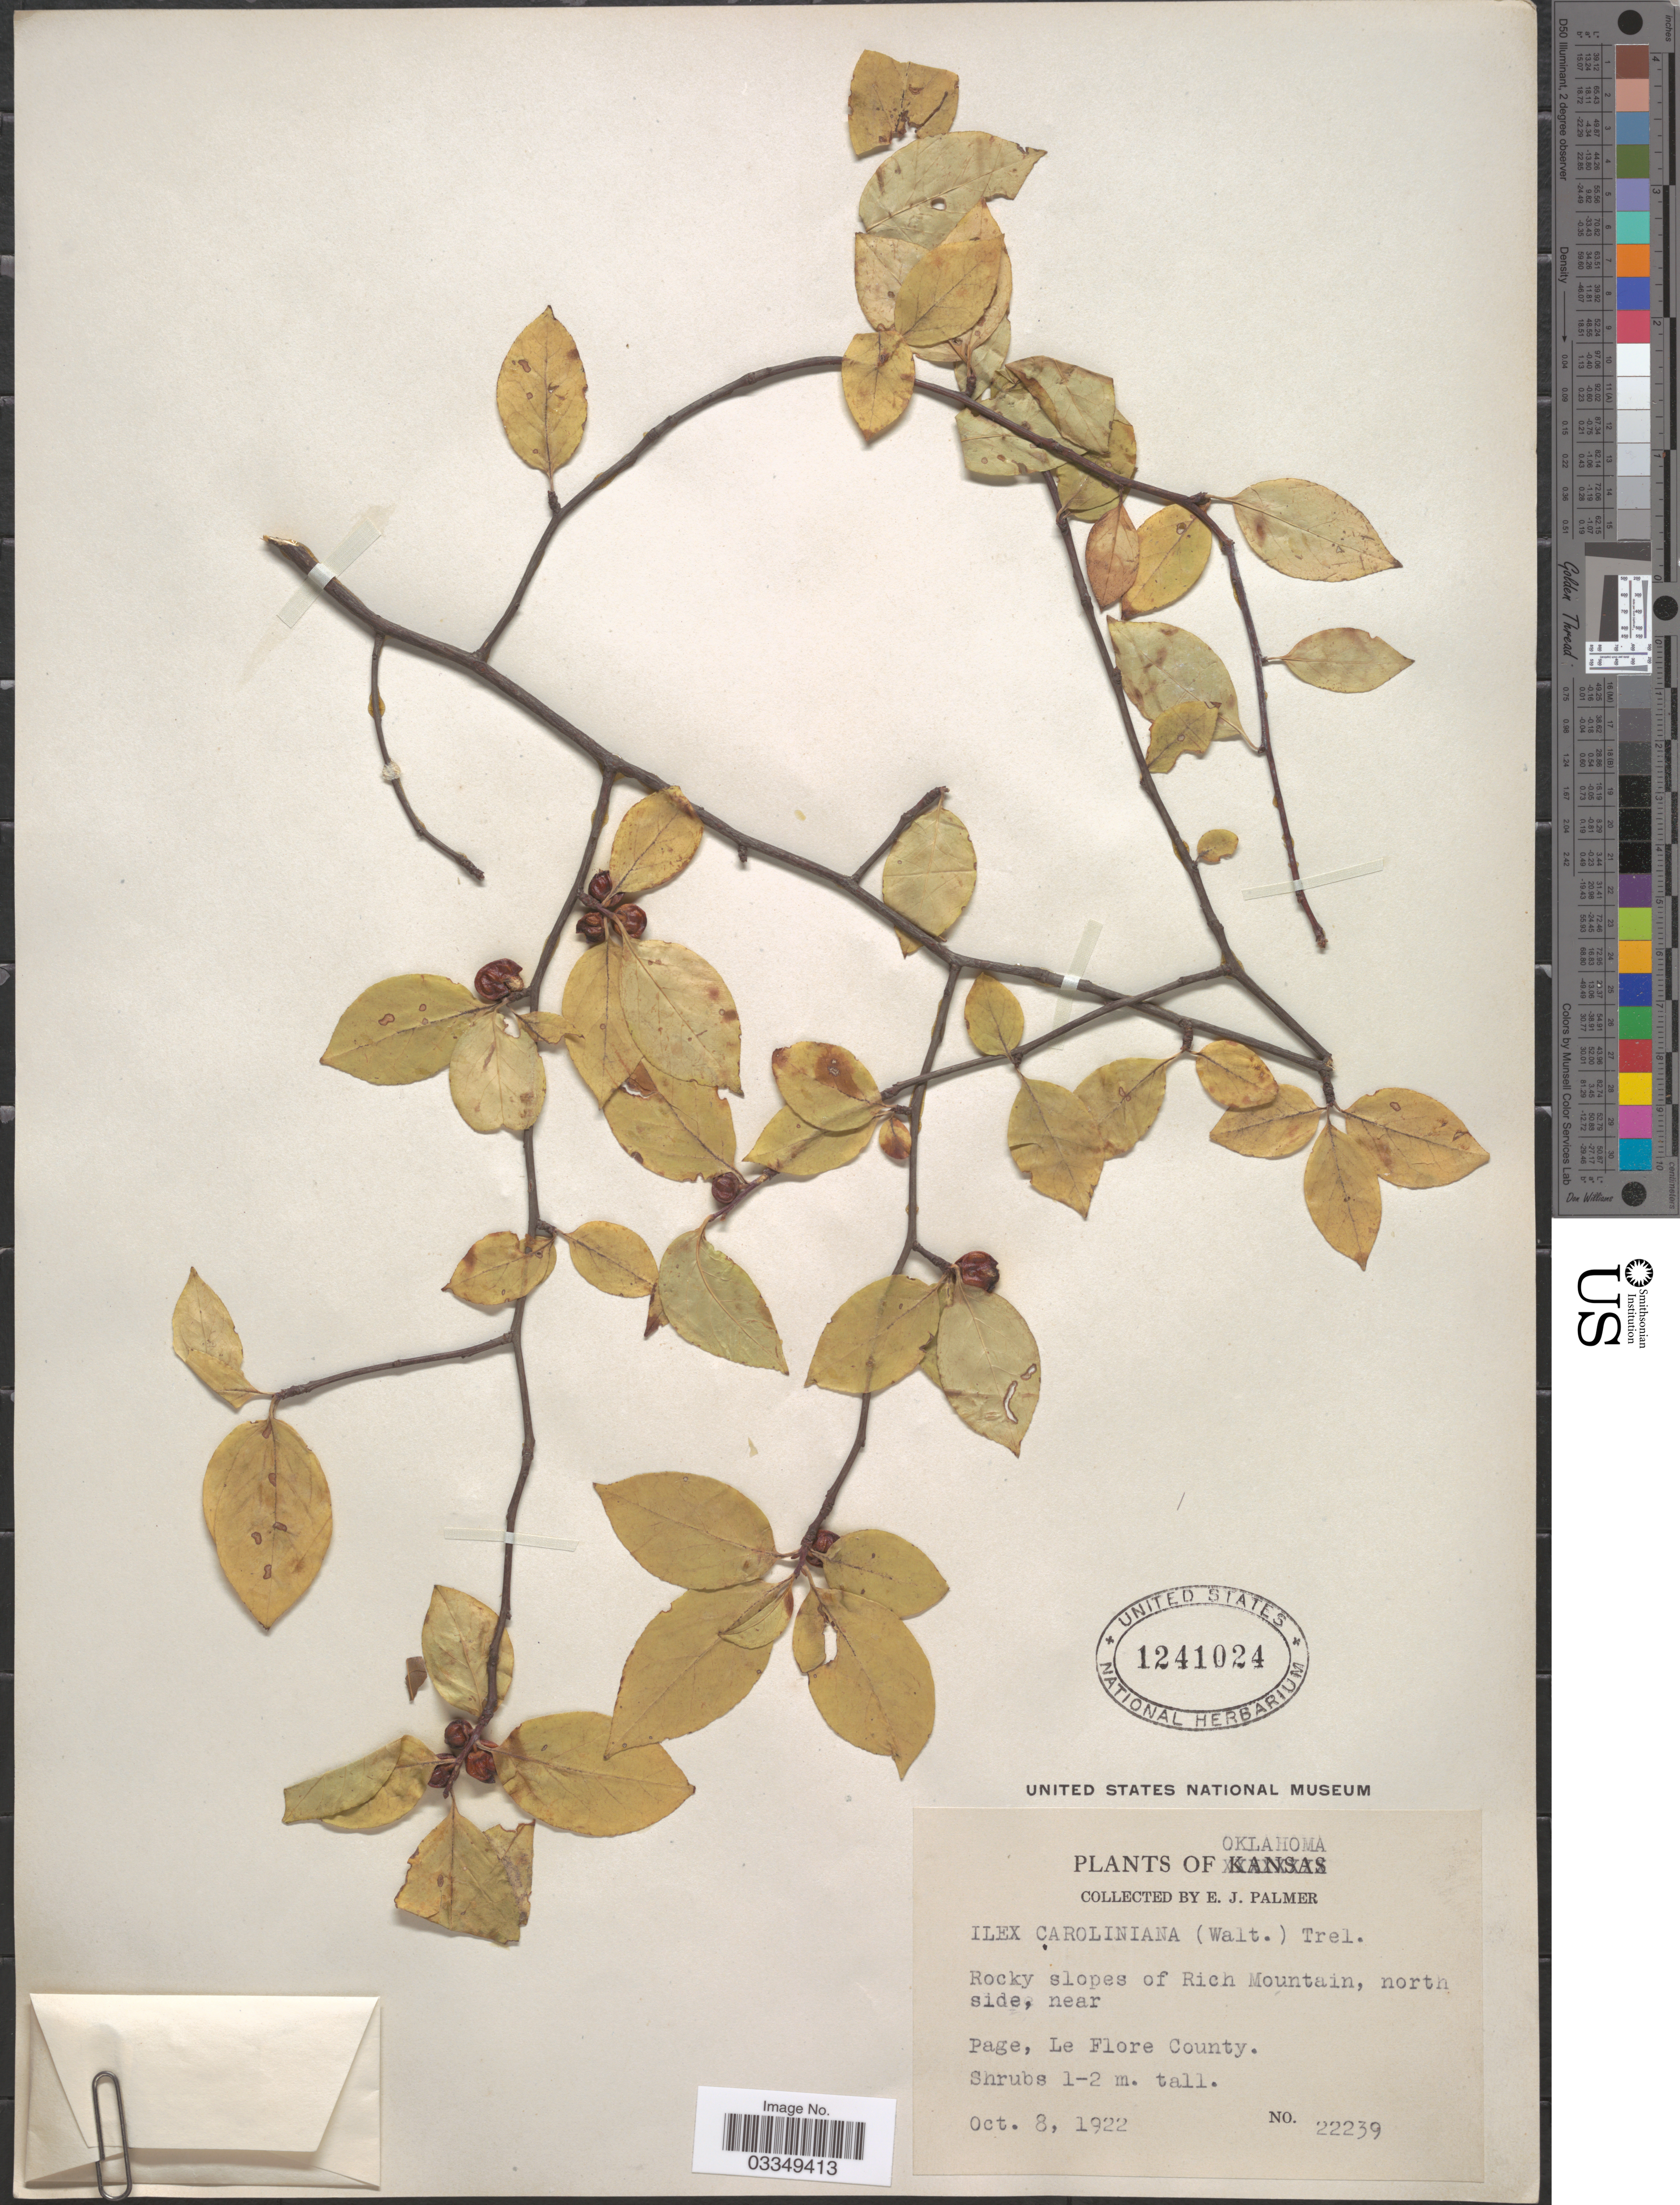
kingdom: Plantae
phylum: Tracheophyta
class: Magnoliopsida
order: Aquifoliales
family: Aquifoliaceae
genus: Ilex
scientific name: Ilex caroliniana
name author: Trel.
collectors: E. J. Palmer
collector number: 22239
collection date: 1922-10-08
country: United States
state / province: Oklahoma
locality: Rocky slopes of Rich Mountain, north side, near Page, Le Flore County.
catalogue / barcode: US 1241024